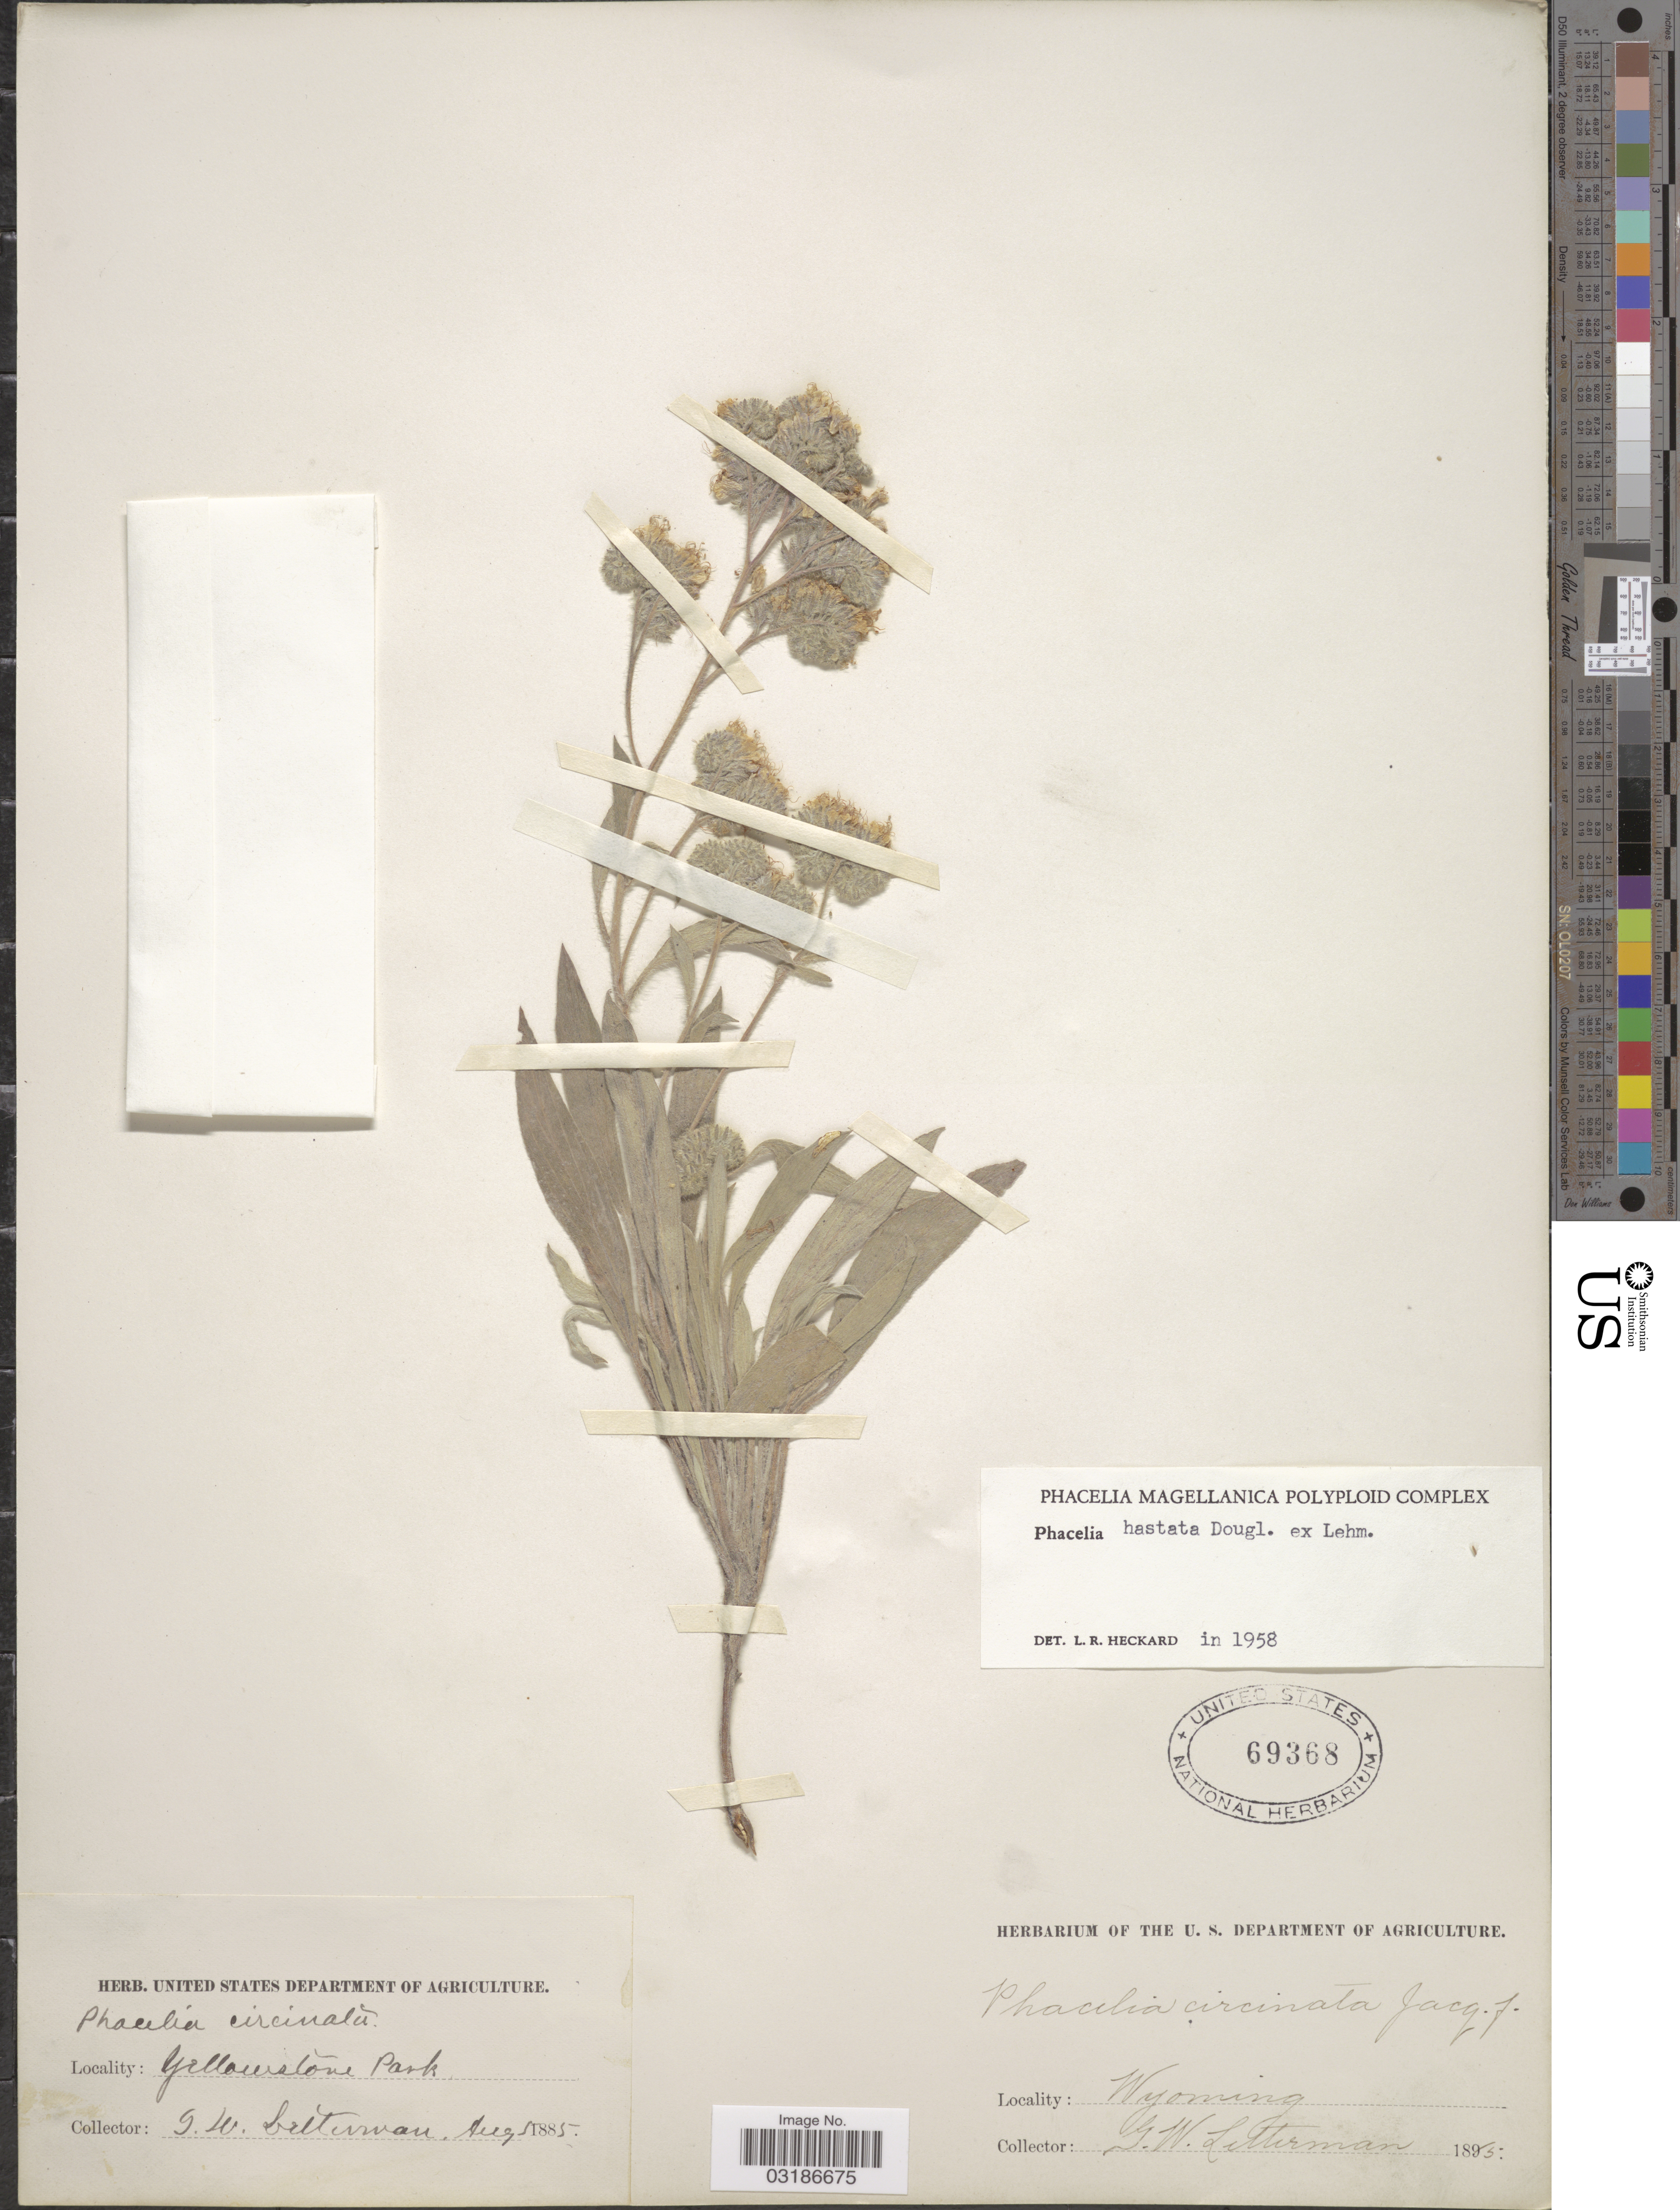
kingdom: Plantae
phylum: Tracheophyta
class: Magnoliopsida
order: Boraginales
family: Hydrophyllaceae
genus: Phacelia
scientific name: Phacelia hastata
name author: Douglas ex Lehm.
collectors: G. W. Letterman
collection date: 1885-08-05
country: United States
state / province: Wyoming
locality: Yellowstone Park.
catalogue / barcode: US 69368